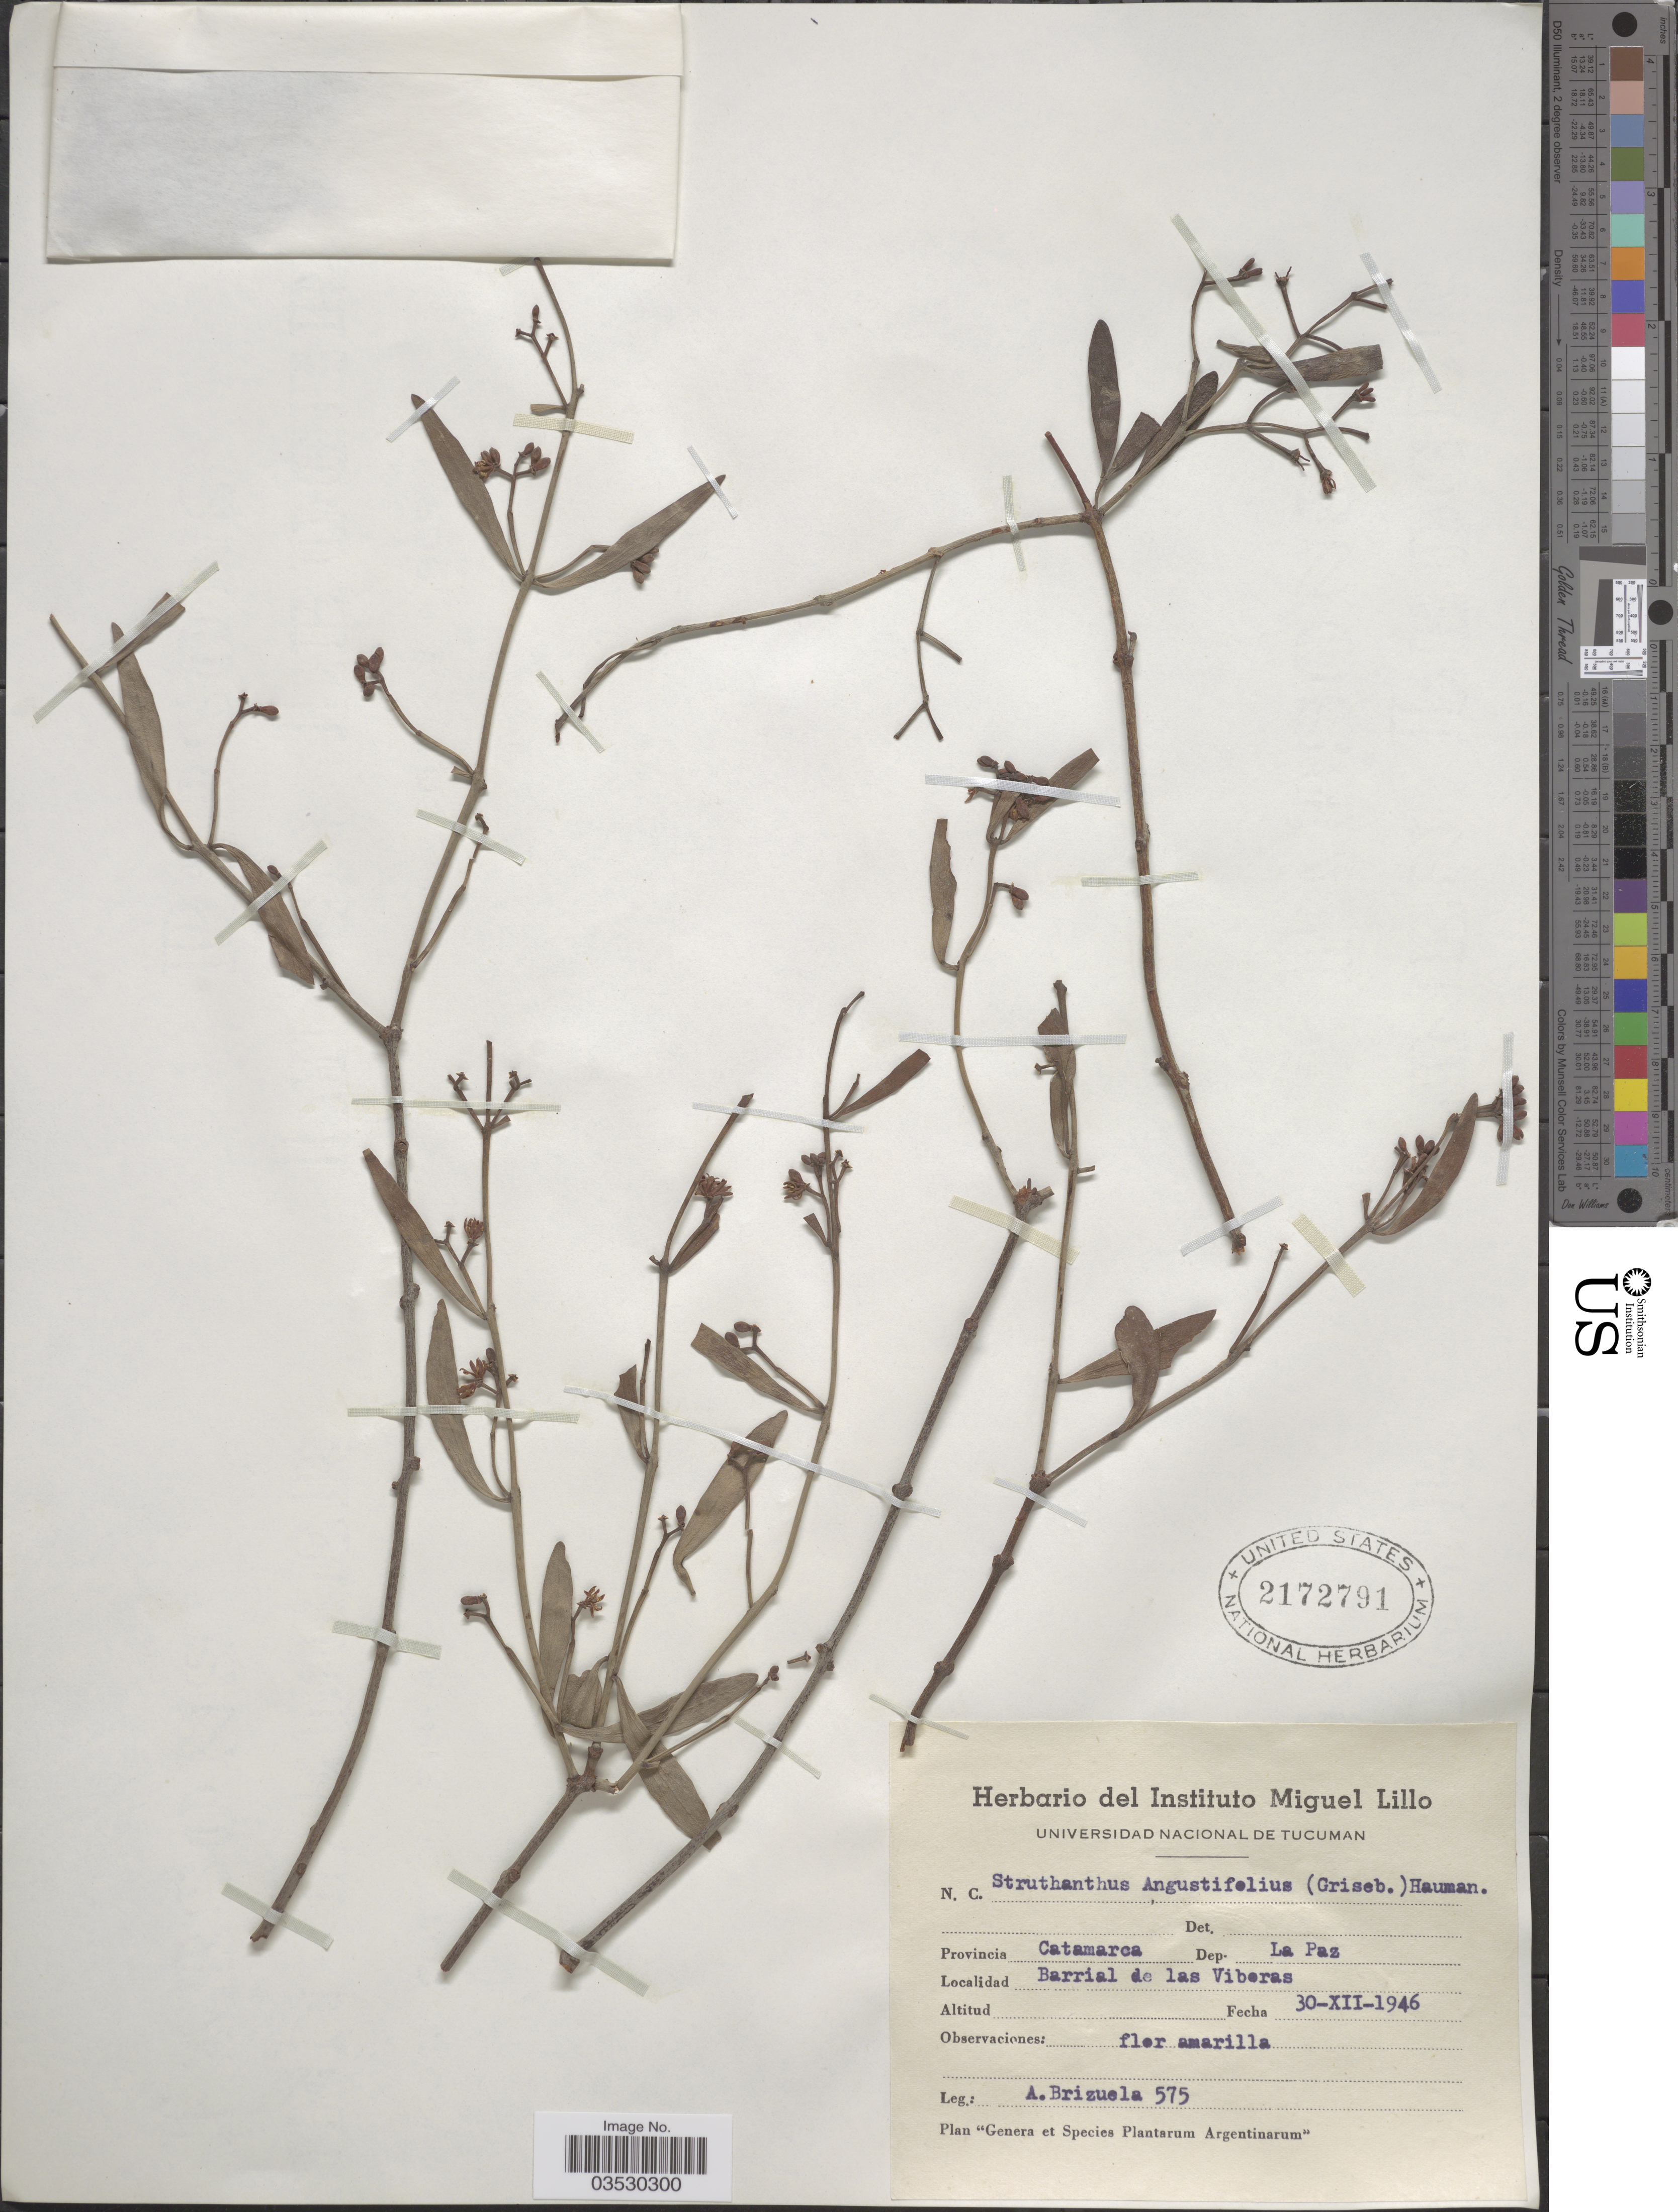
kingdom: Plantae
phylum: Tracheophyta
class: Magnoliopsida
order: Santalales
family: Loranthaceae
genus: Struthanthus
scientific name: Struthanthus angustifolius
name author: (Griseb.) Hauman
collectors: A. Brizuela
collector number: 575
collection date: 1946-12-30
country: Argentina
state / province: Catamarca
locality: Dep. La Paz. Barrial de las Viberas.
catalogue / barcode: US 2172791